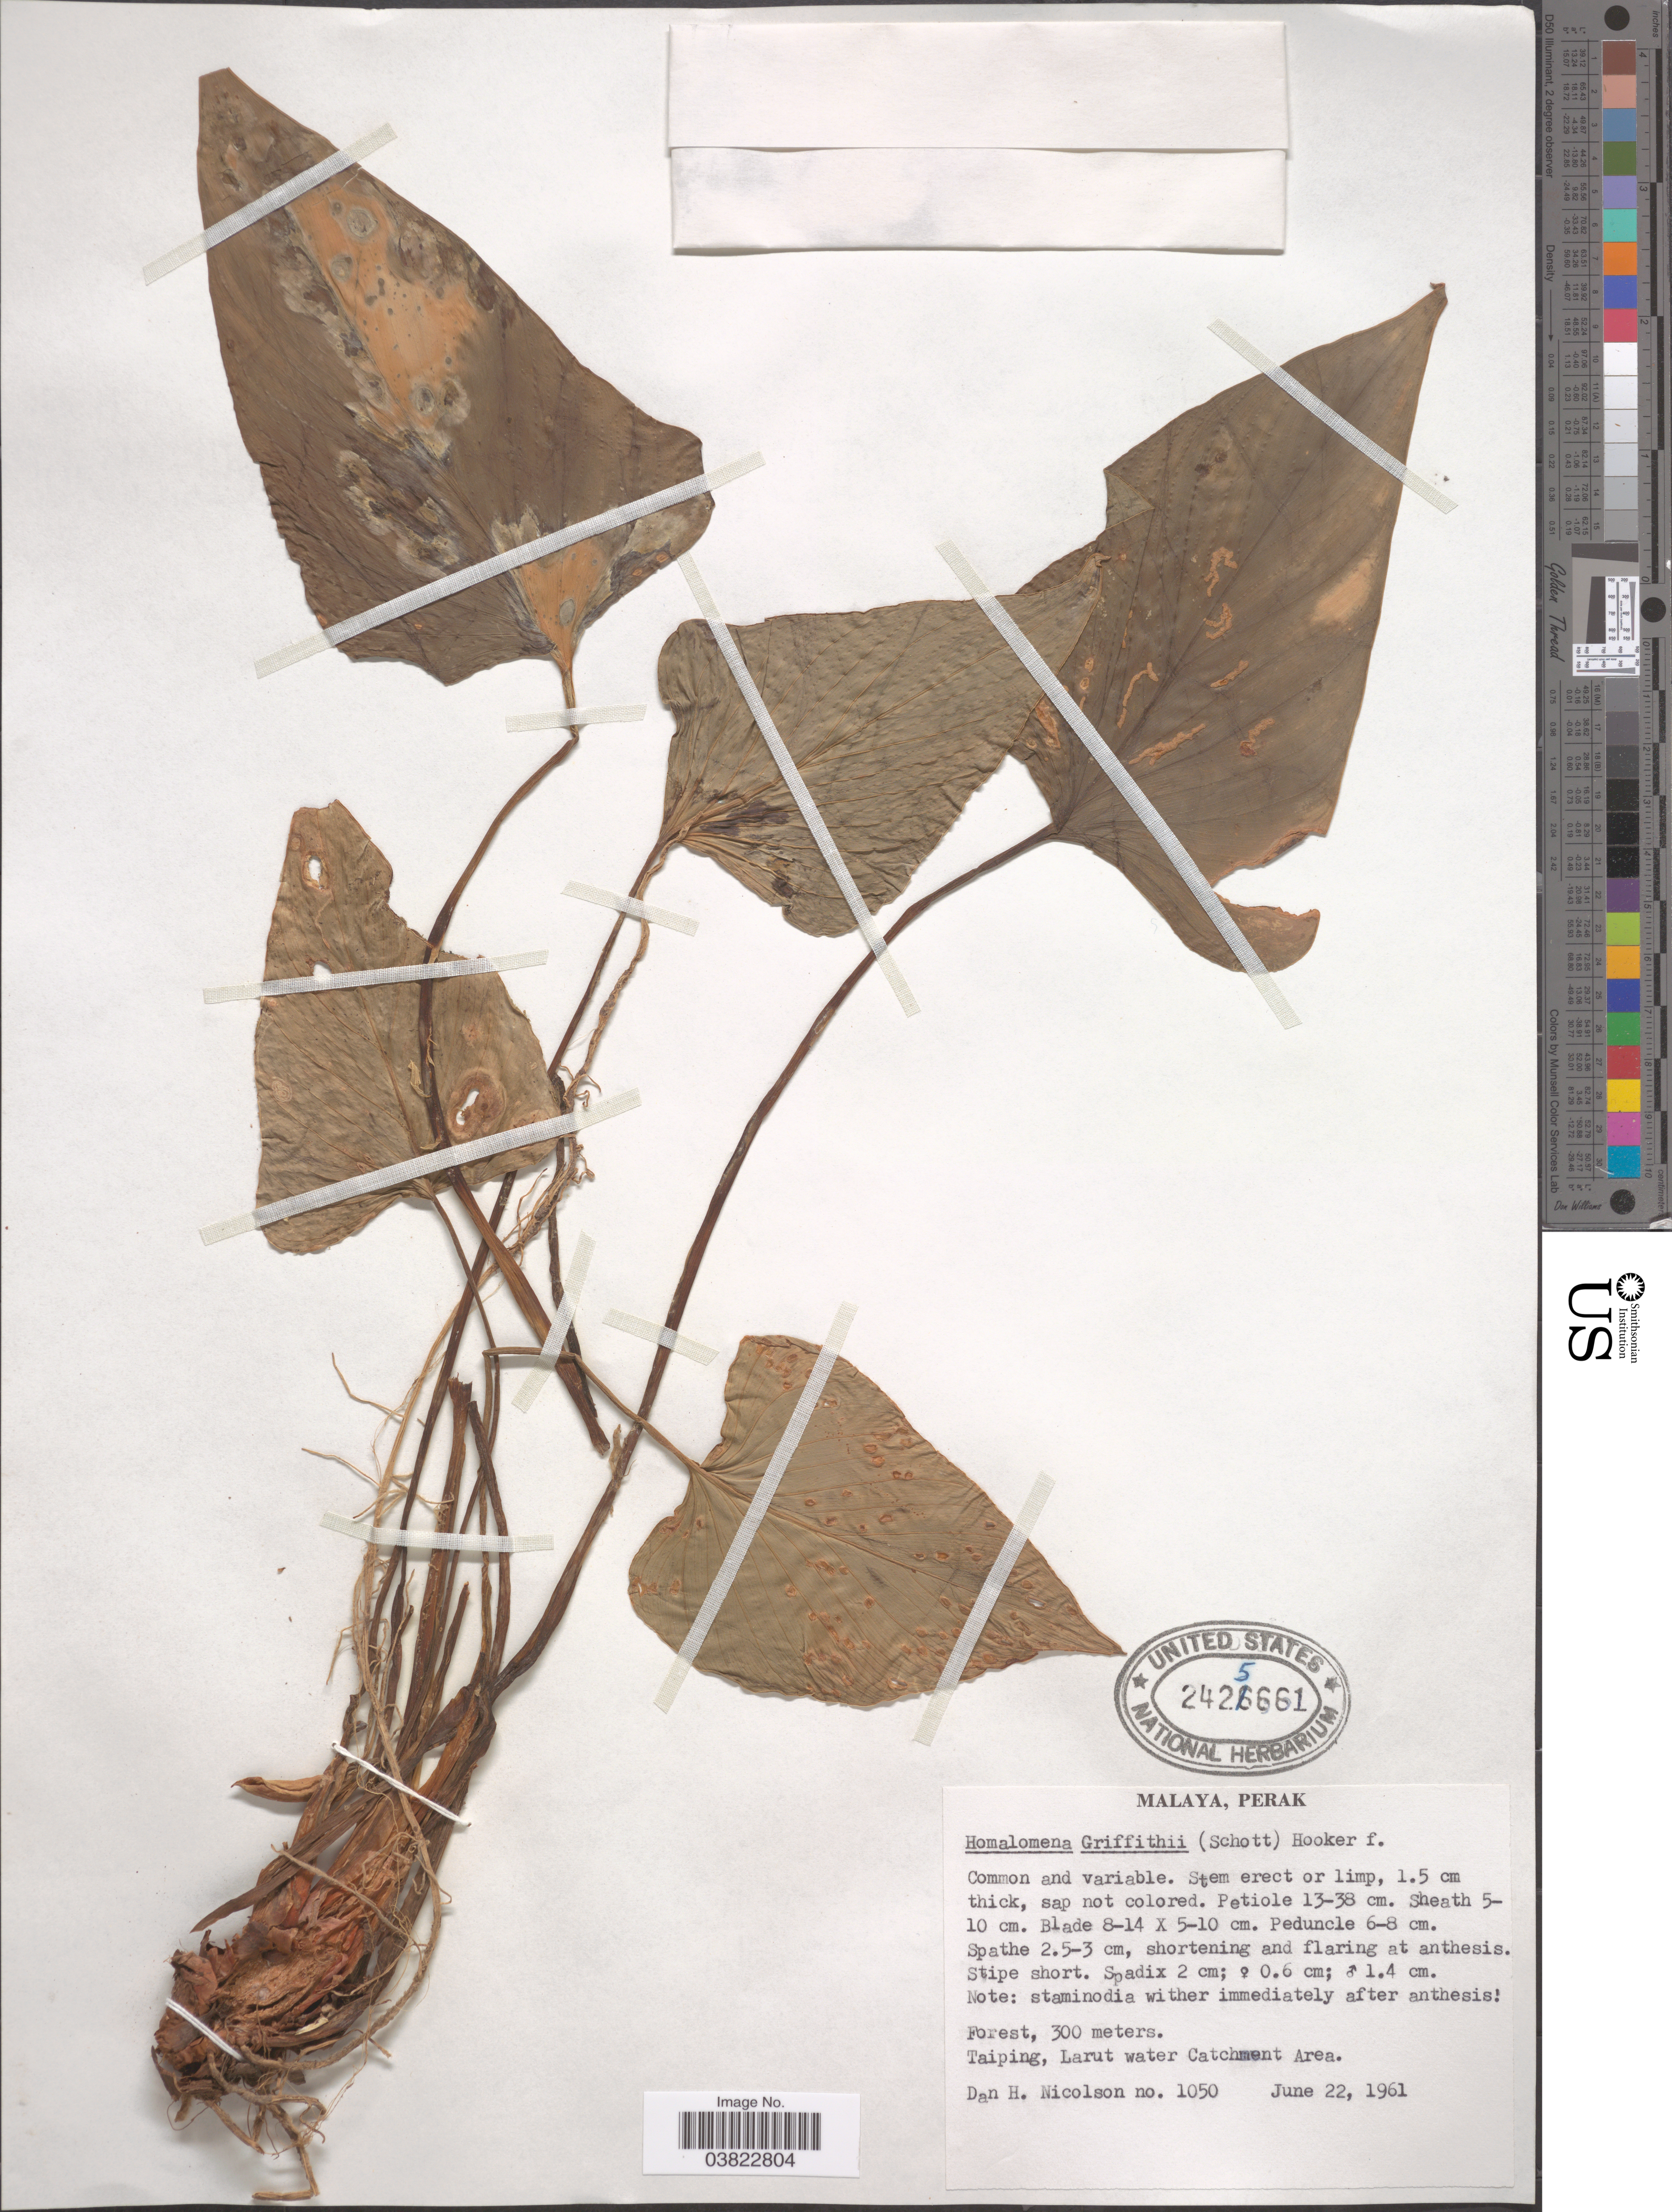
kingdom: Plantae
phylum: Tracheophyta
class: Liliopsida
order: Alismatales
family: Araceae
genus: Homalomena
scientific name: Homalomena griffithii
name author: (Schott) Hook. f.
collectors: D. H. Nicolson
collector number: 1050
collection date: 1961-06-22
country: Malaysia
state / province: Perak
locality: Malaya, Perak. Taiping, Larut water Catchment Area.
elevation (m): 300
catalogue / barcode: US 2425661